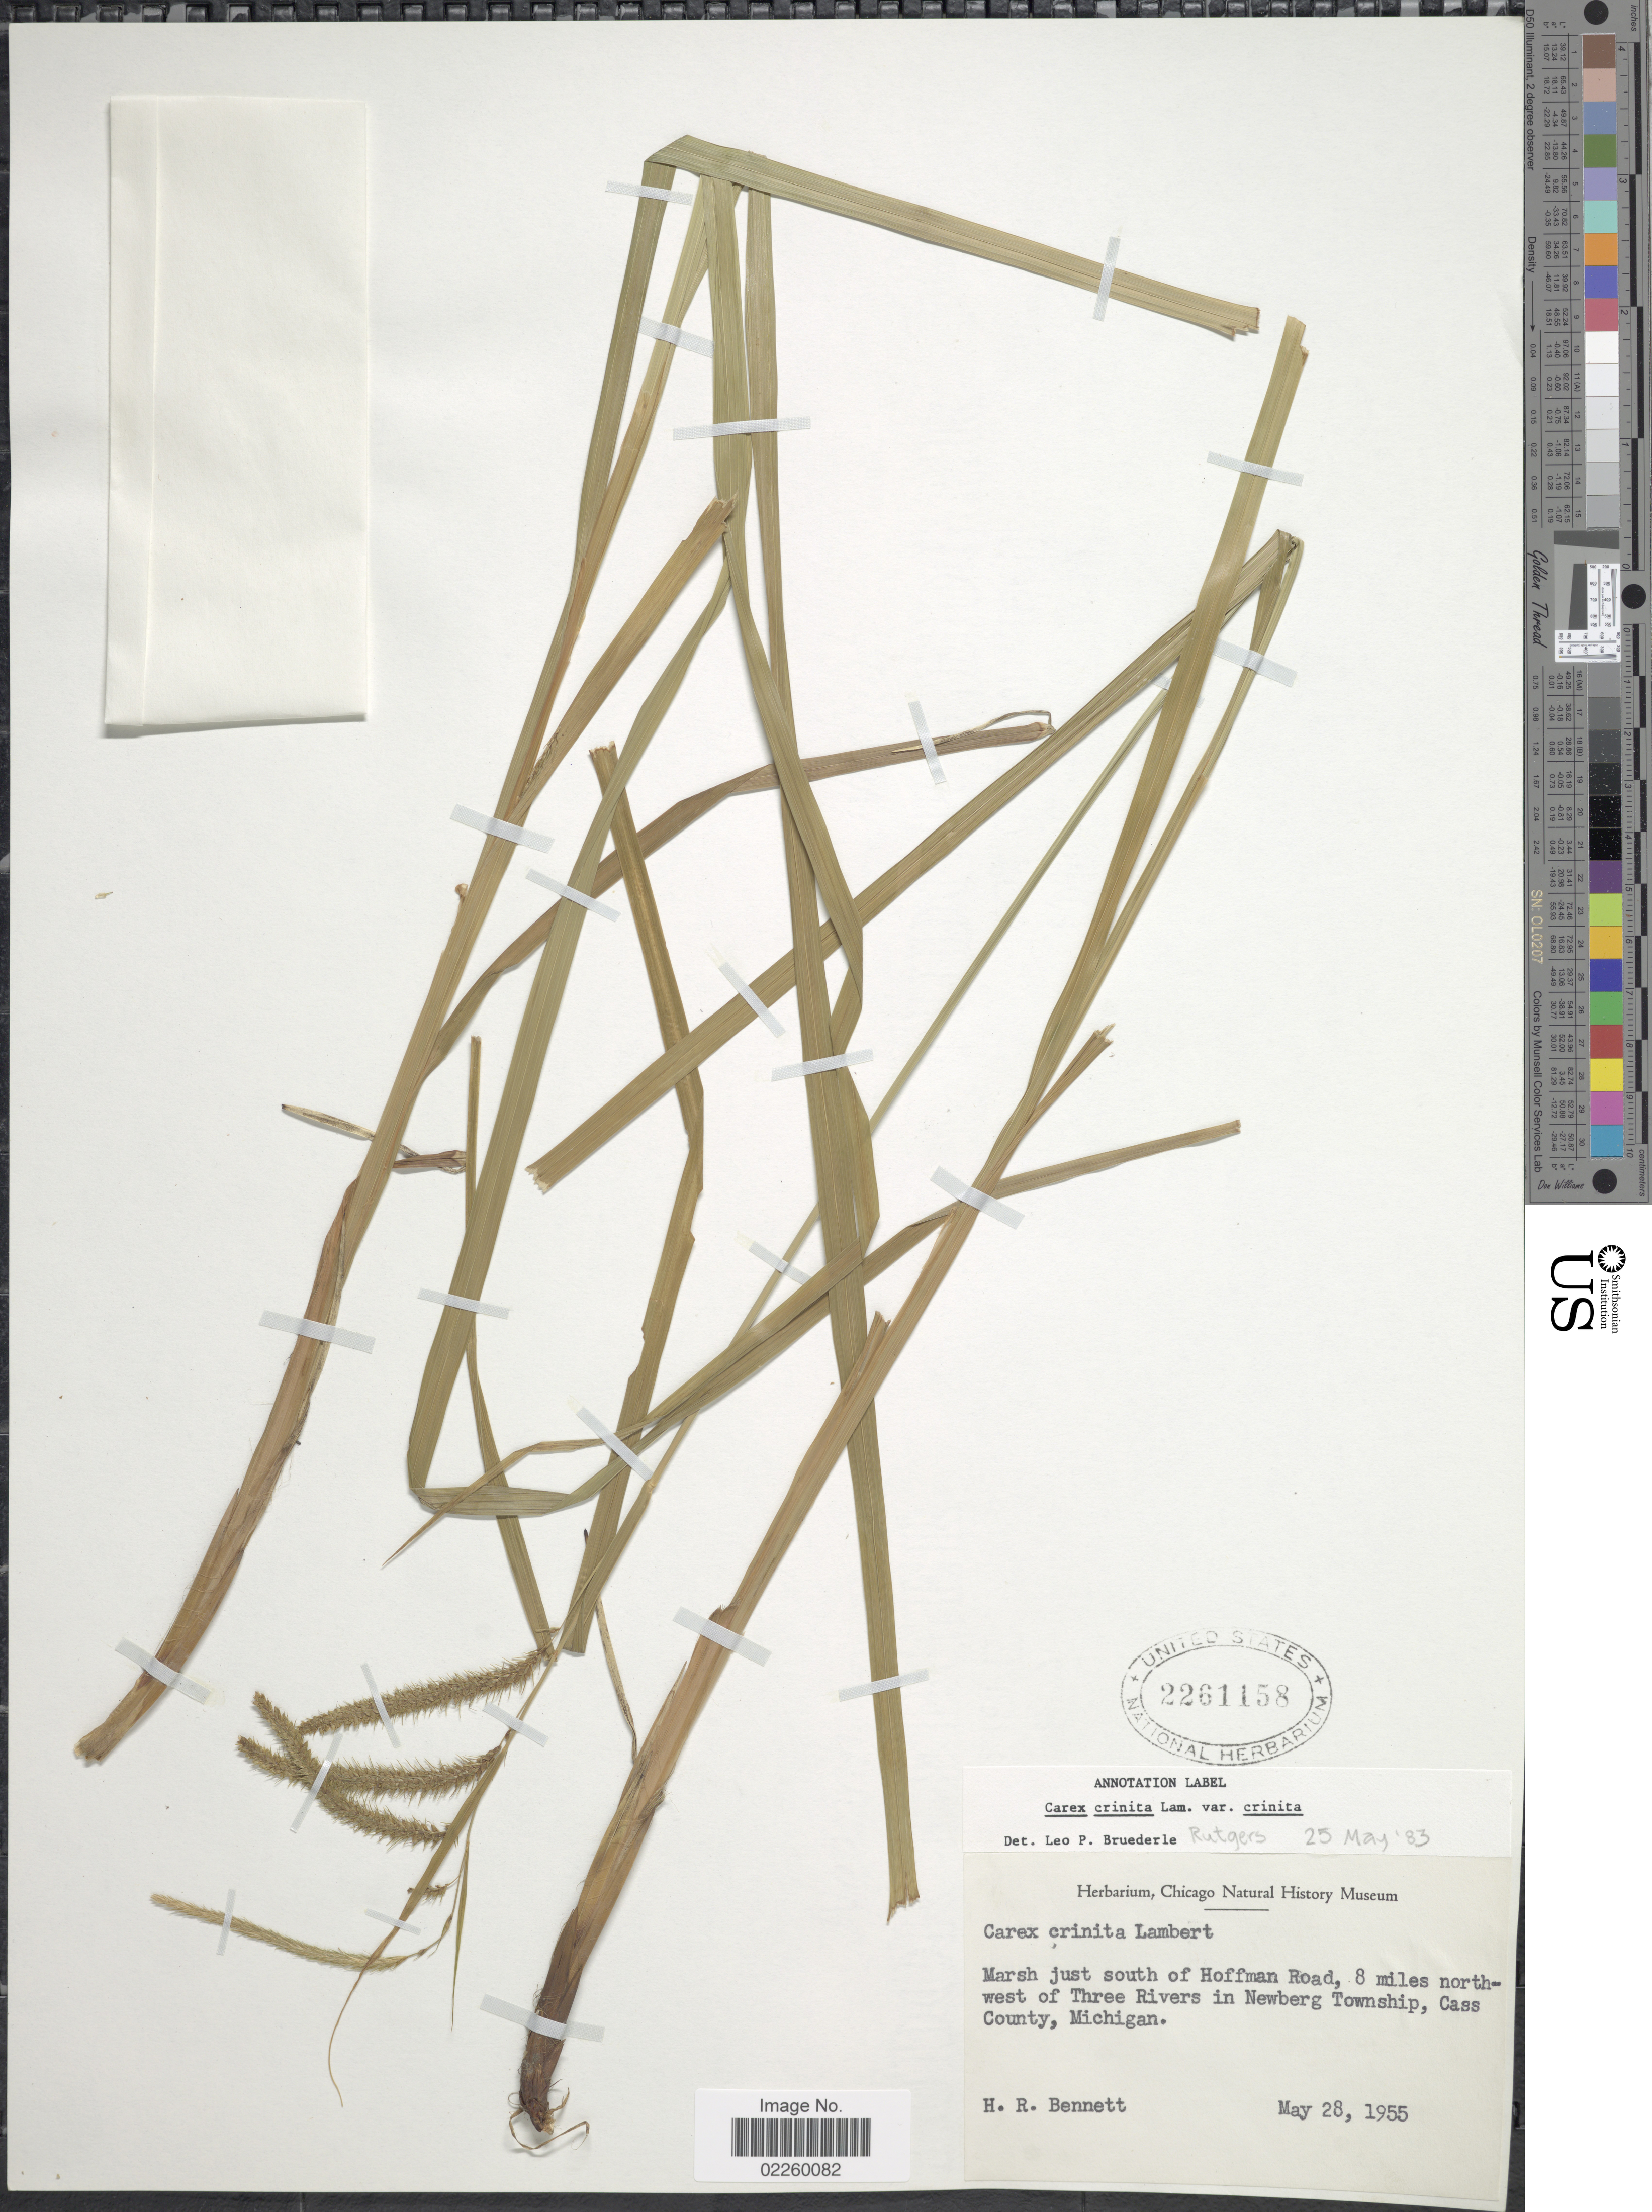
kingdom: Plantae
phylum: Tracheophyta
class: Liliopsida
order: Poales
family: Cyperaceae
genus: Carex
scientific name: Carex crinita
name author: Lam.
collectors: H. R. Bennett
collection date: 1955-05-28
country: United States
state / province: Michigan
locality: Just south of Hoffman Road, 8 miles northwest of Three River in Newberg Township, Cass County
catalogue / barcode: US 2261158